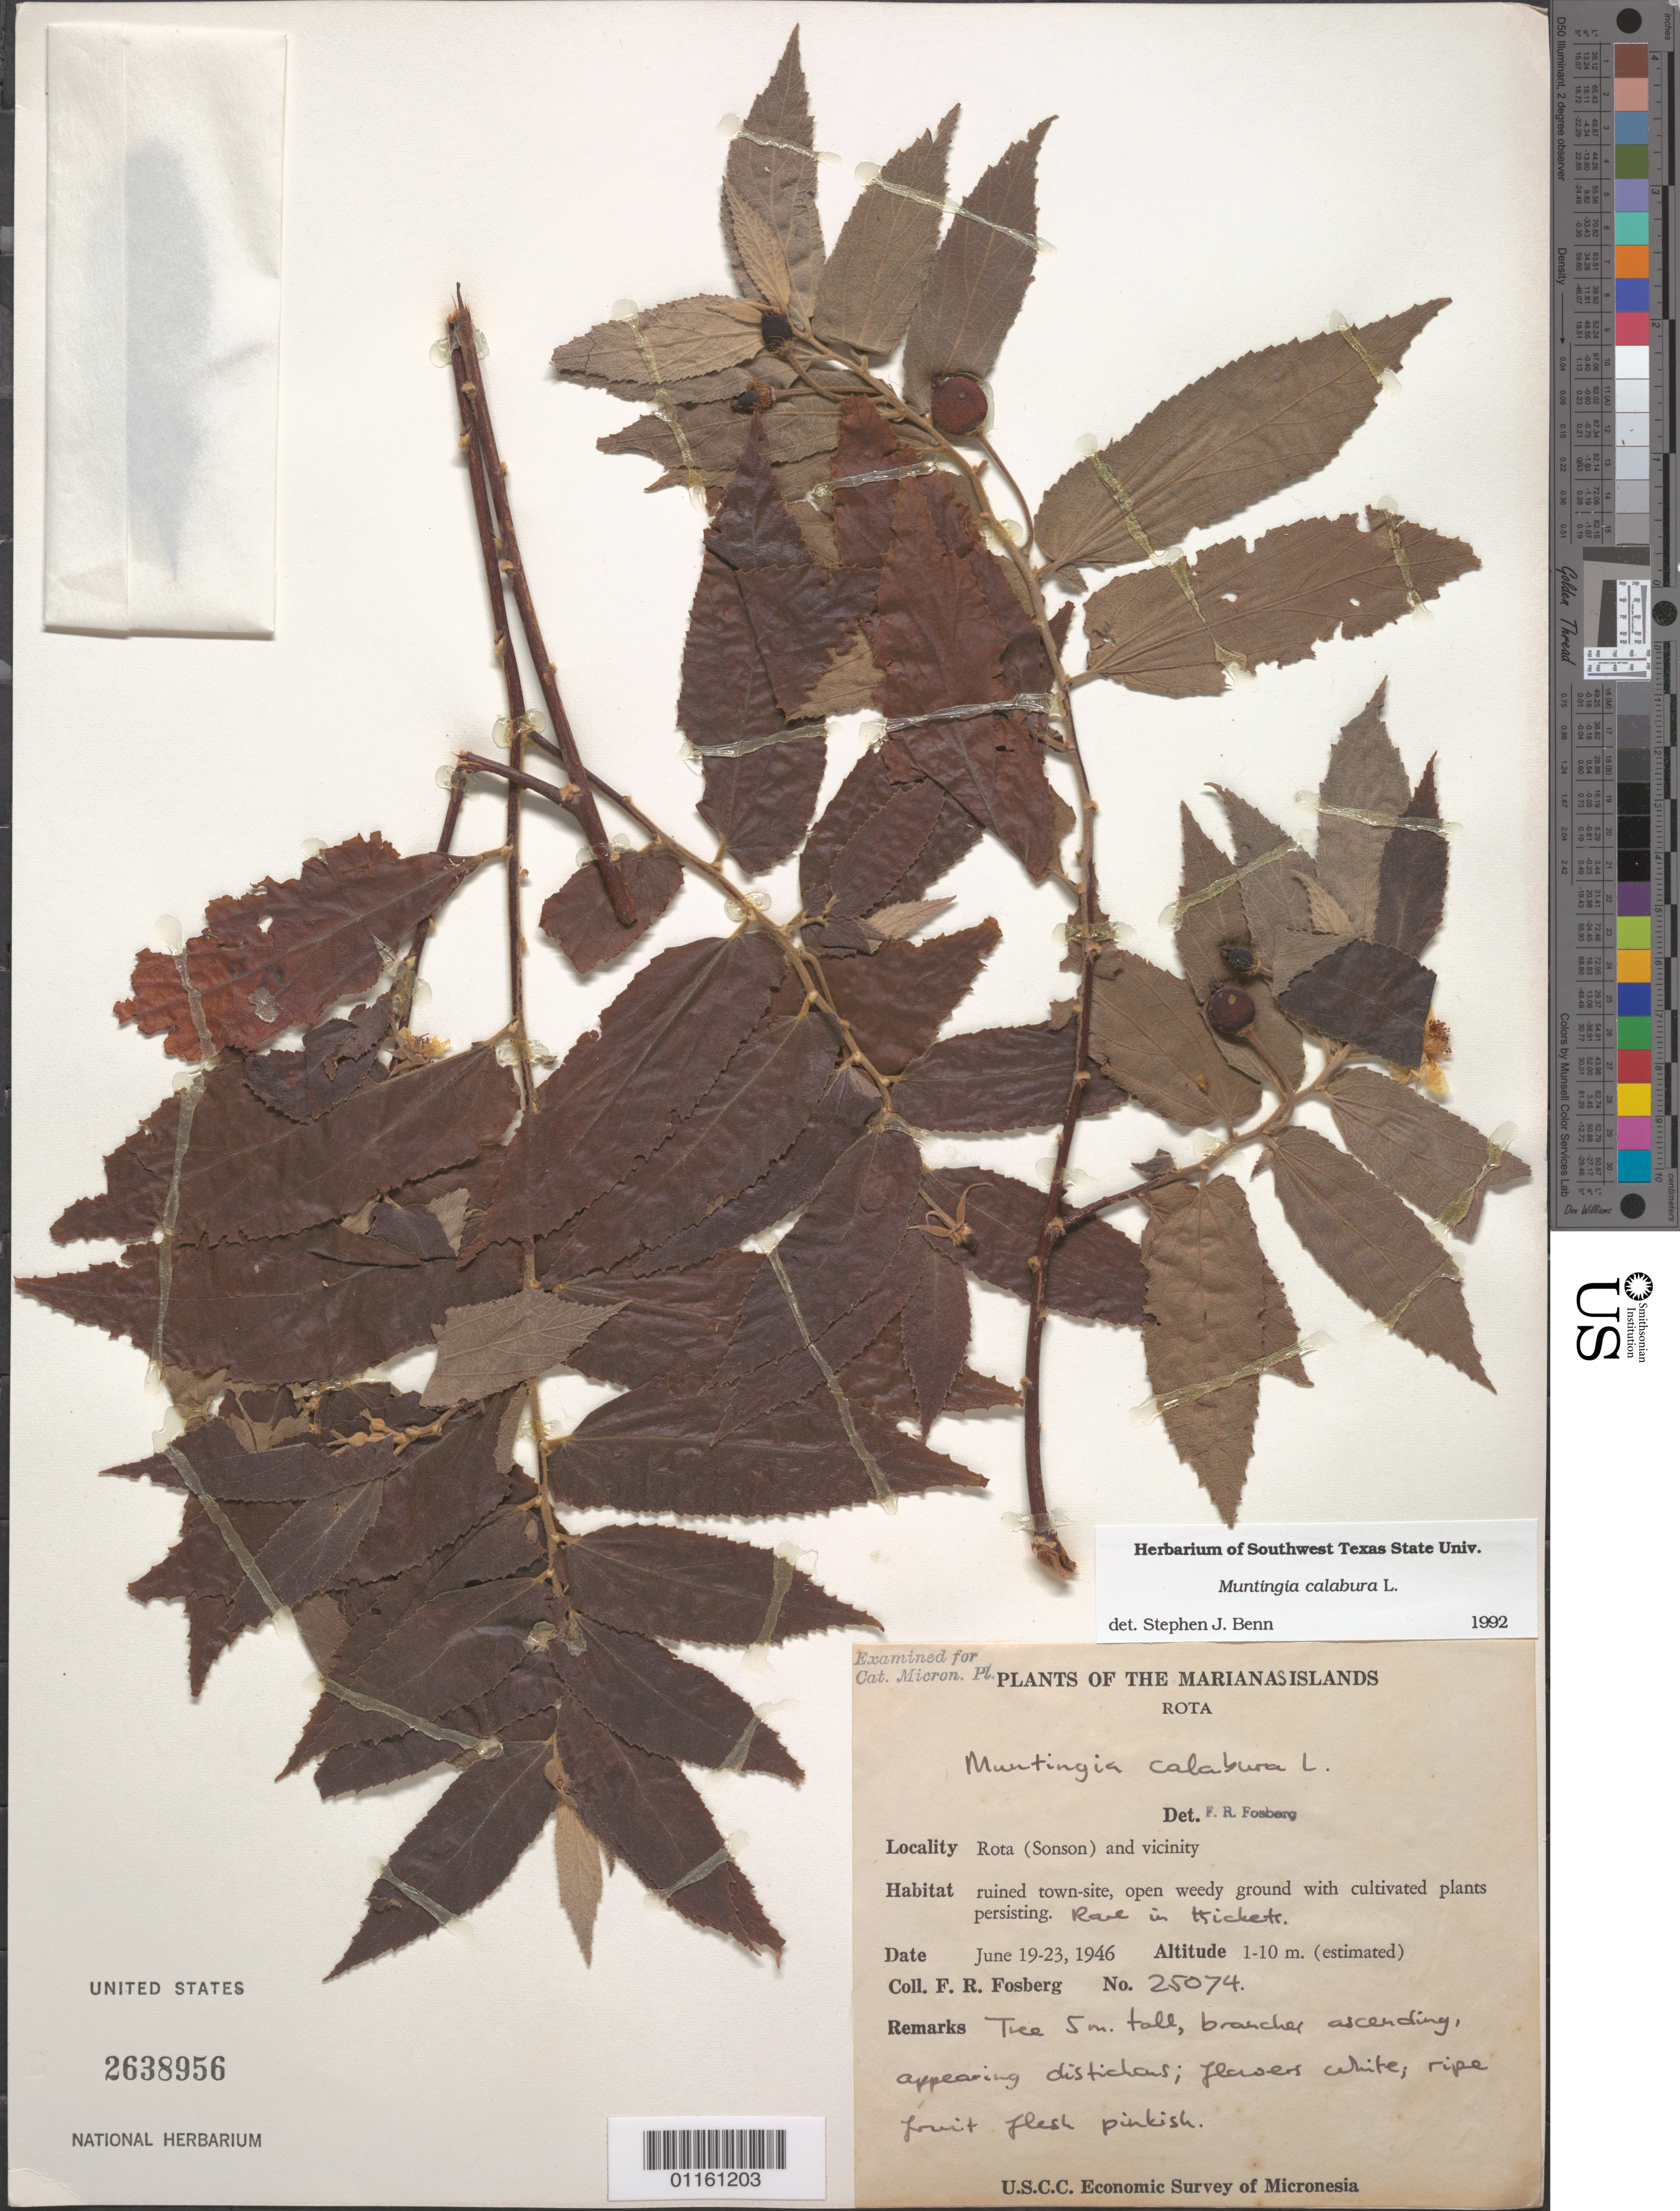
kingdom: Plantae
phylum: Tracheophyta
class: Magnoliopsida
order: Malvales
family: Muntingiaceae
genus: Muntingia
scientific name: Muntingia calabura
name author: L.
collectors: F. R. Fosberg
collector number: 25074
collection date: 1946-06-19/1946-06-23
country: Northern Mariana Islands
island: Rota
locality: Rota (Sonson) and vicinity.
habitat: Ruined town-site, open weedy ground with cultivated plants persisting.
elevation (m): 1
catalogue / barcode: US 2638956